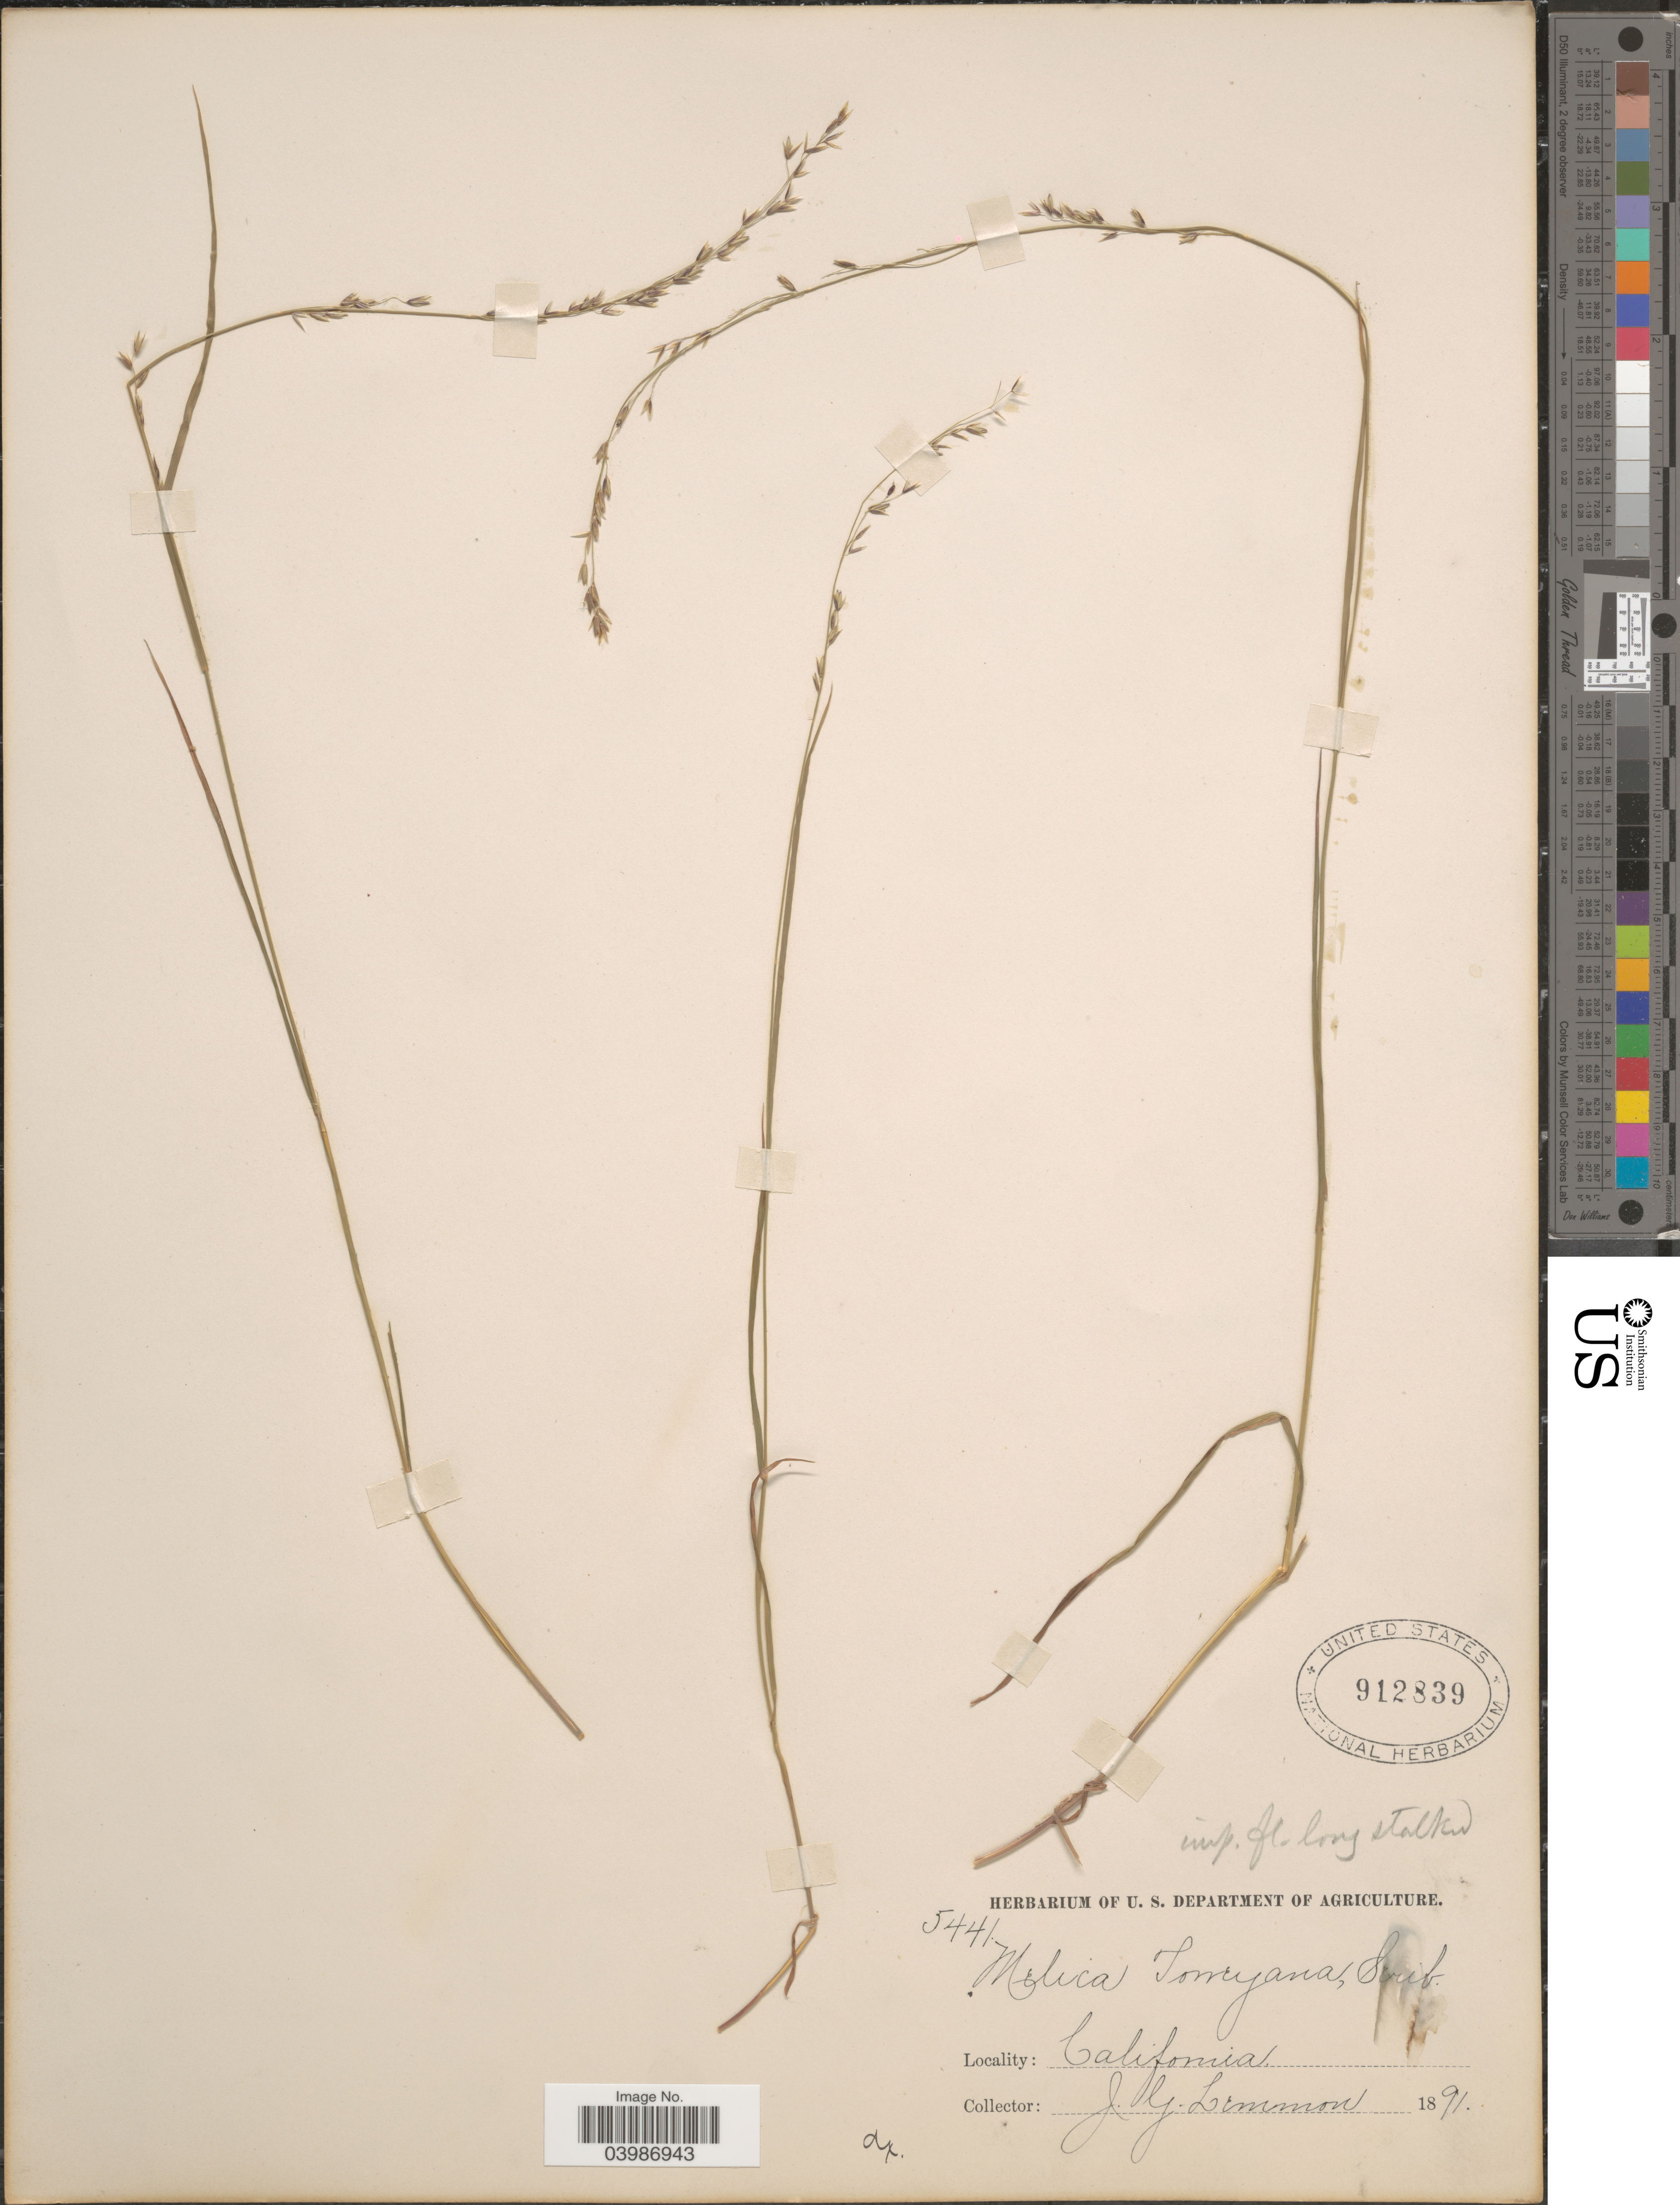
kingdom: Plantae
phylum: Tracheophyta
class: Liliopsida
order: Poales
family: Poaceae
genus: Melica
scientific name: Melica torreyana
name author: Scribn.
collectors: J. Lemmon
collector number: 5441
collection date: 1891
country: United States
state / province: California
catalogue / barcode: US 912839